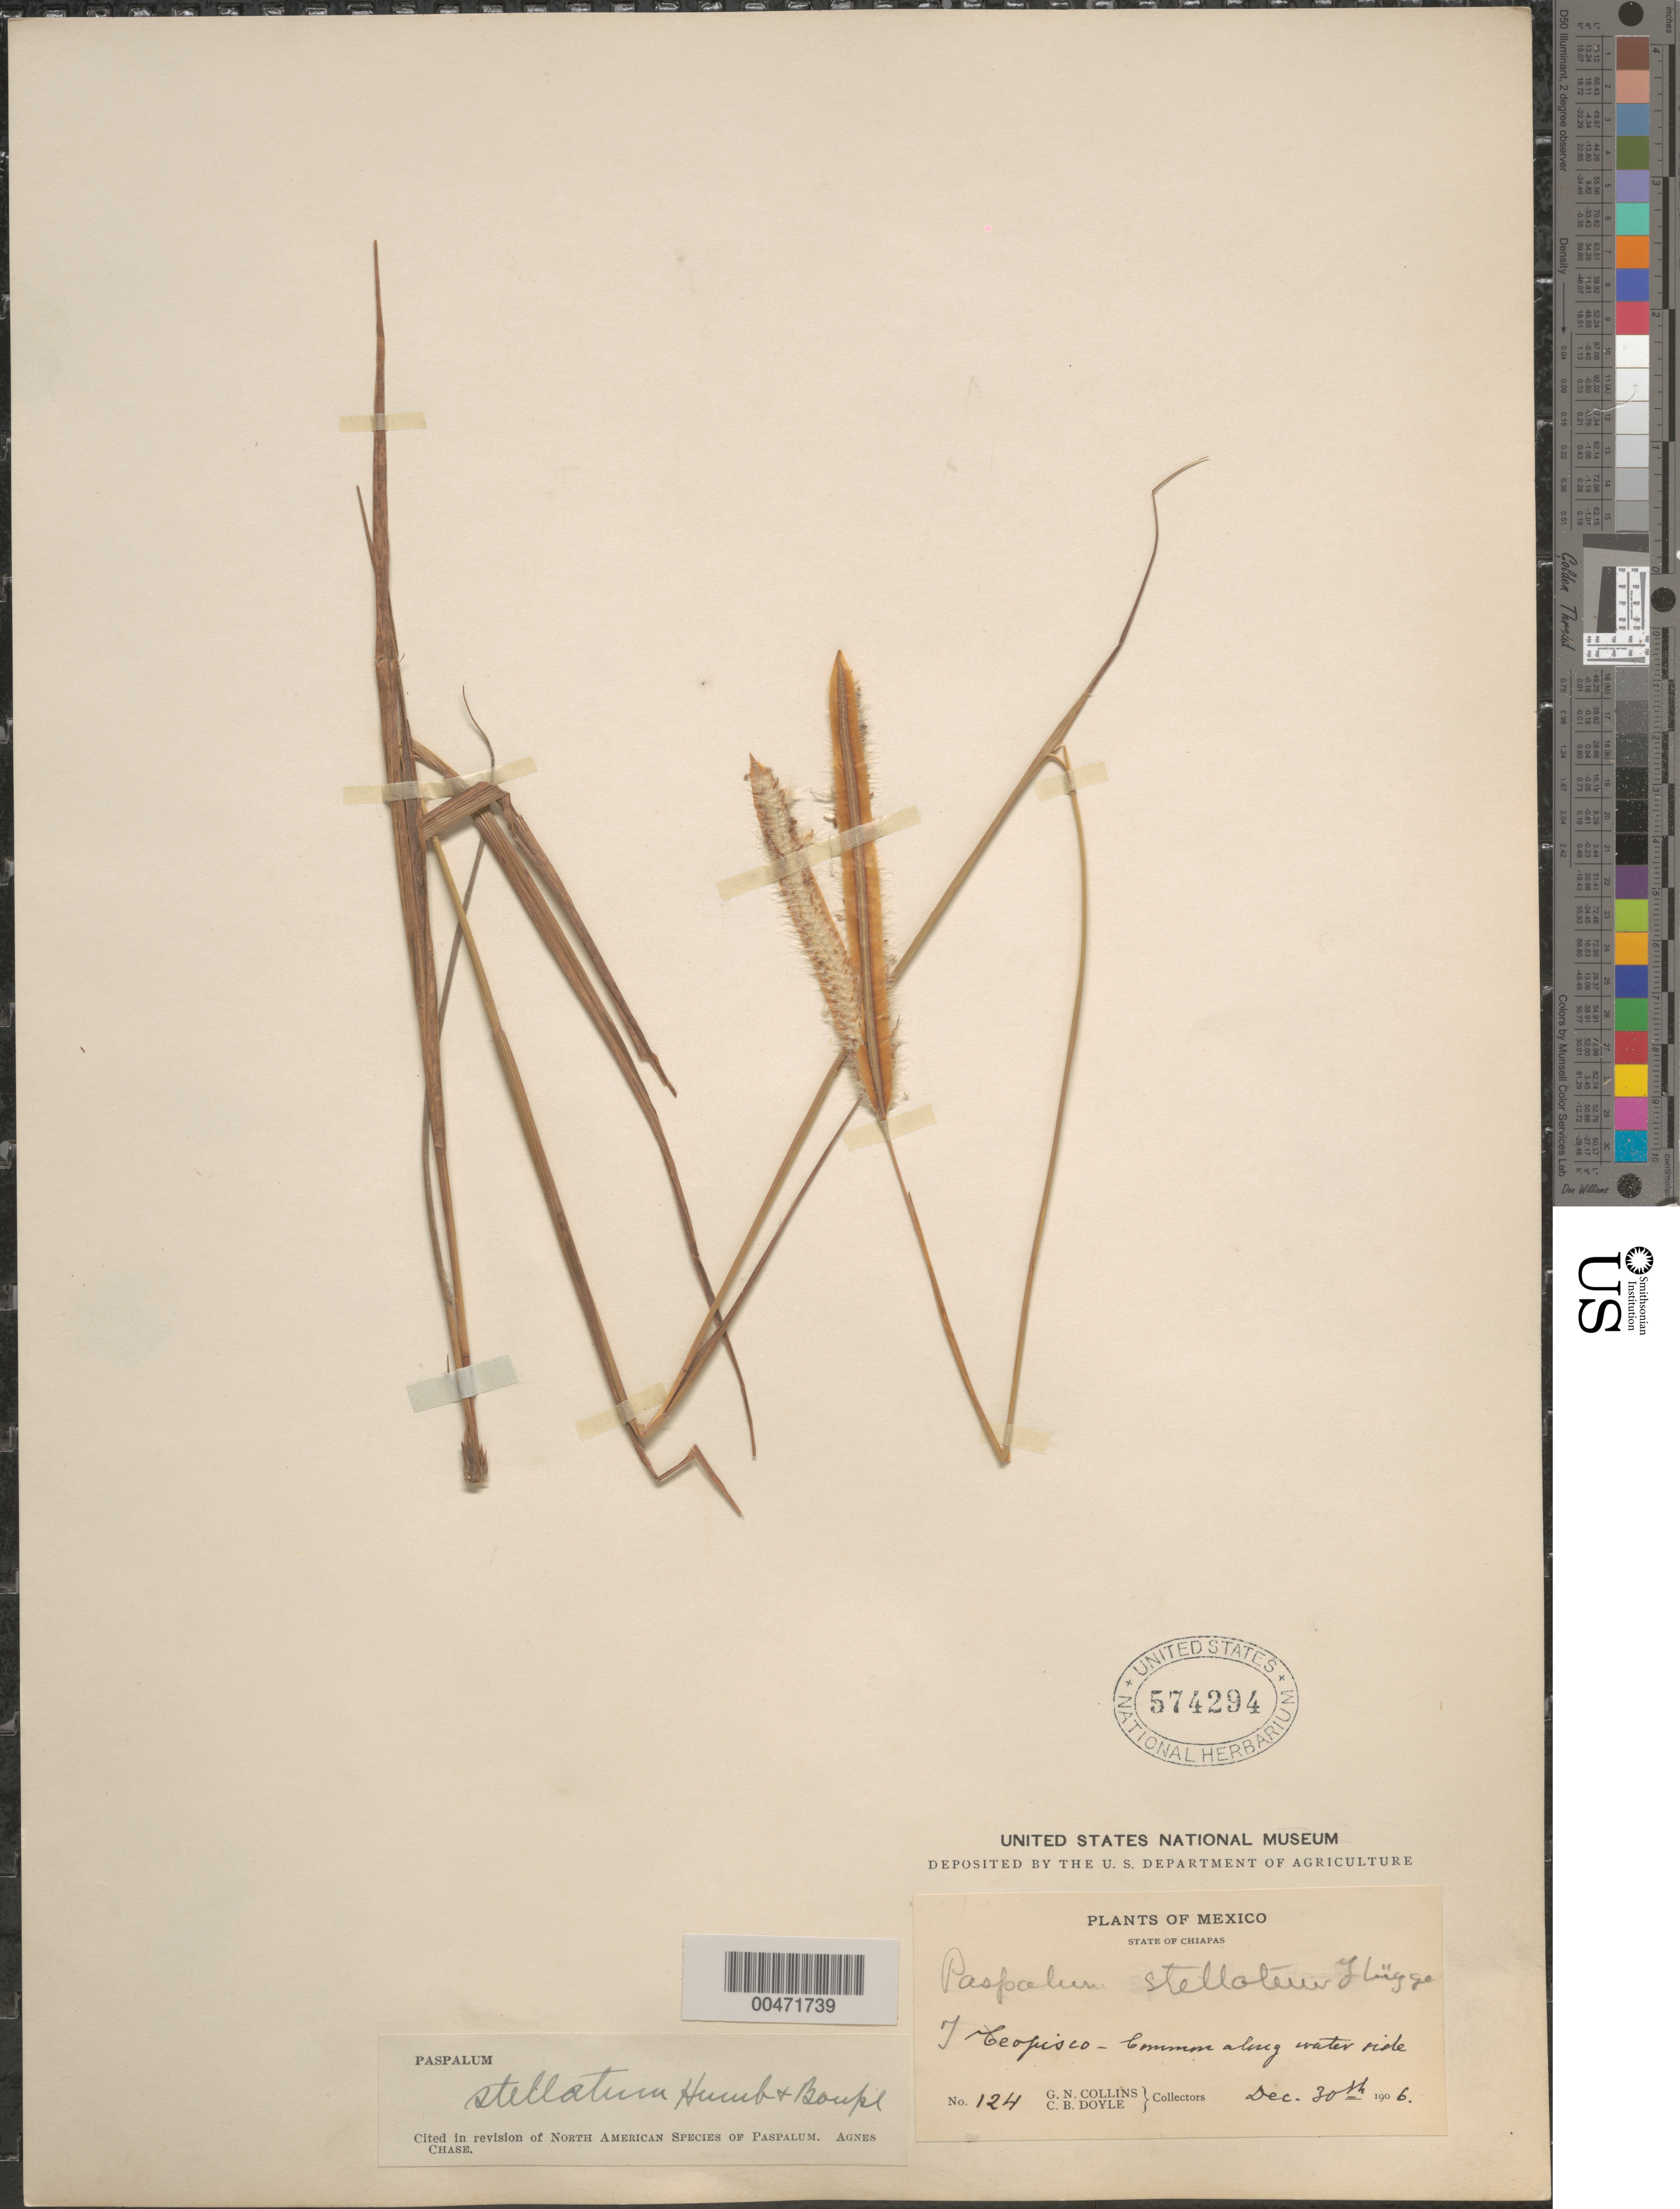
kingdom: Plantae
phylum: Tracheophyta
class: Liliopsida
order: Poales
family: Poaceae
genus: Paspalum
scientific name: Paspalum stellatum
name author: Humb. & Bonpl. ex Flüggé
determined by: Chase, [M.] Agnes, (US)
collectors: G. Collins & C. Doyle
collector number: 124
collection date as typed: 30 Dec 1906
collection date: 1906-12-30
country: Mexico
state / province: Chiapas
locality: Teopisco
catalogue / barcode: US 574294